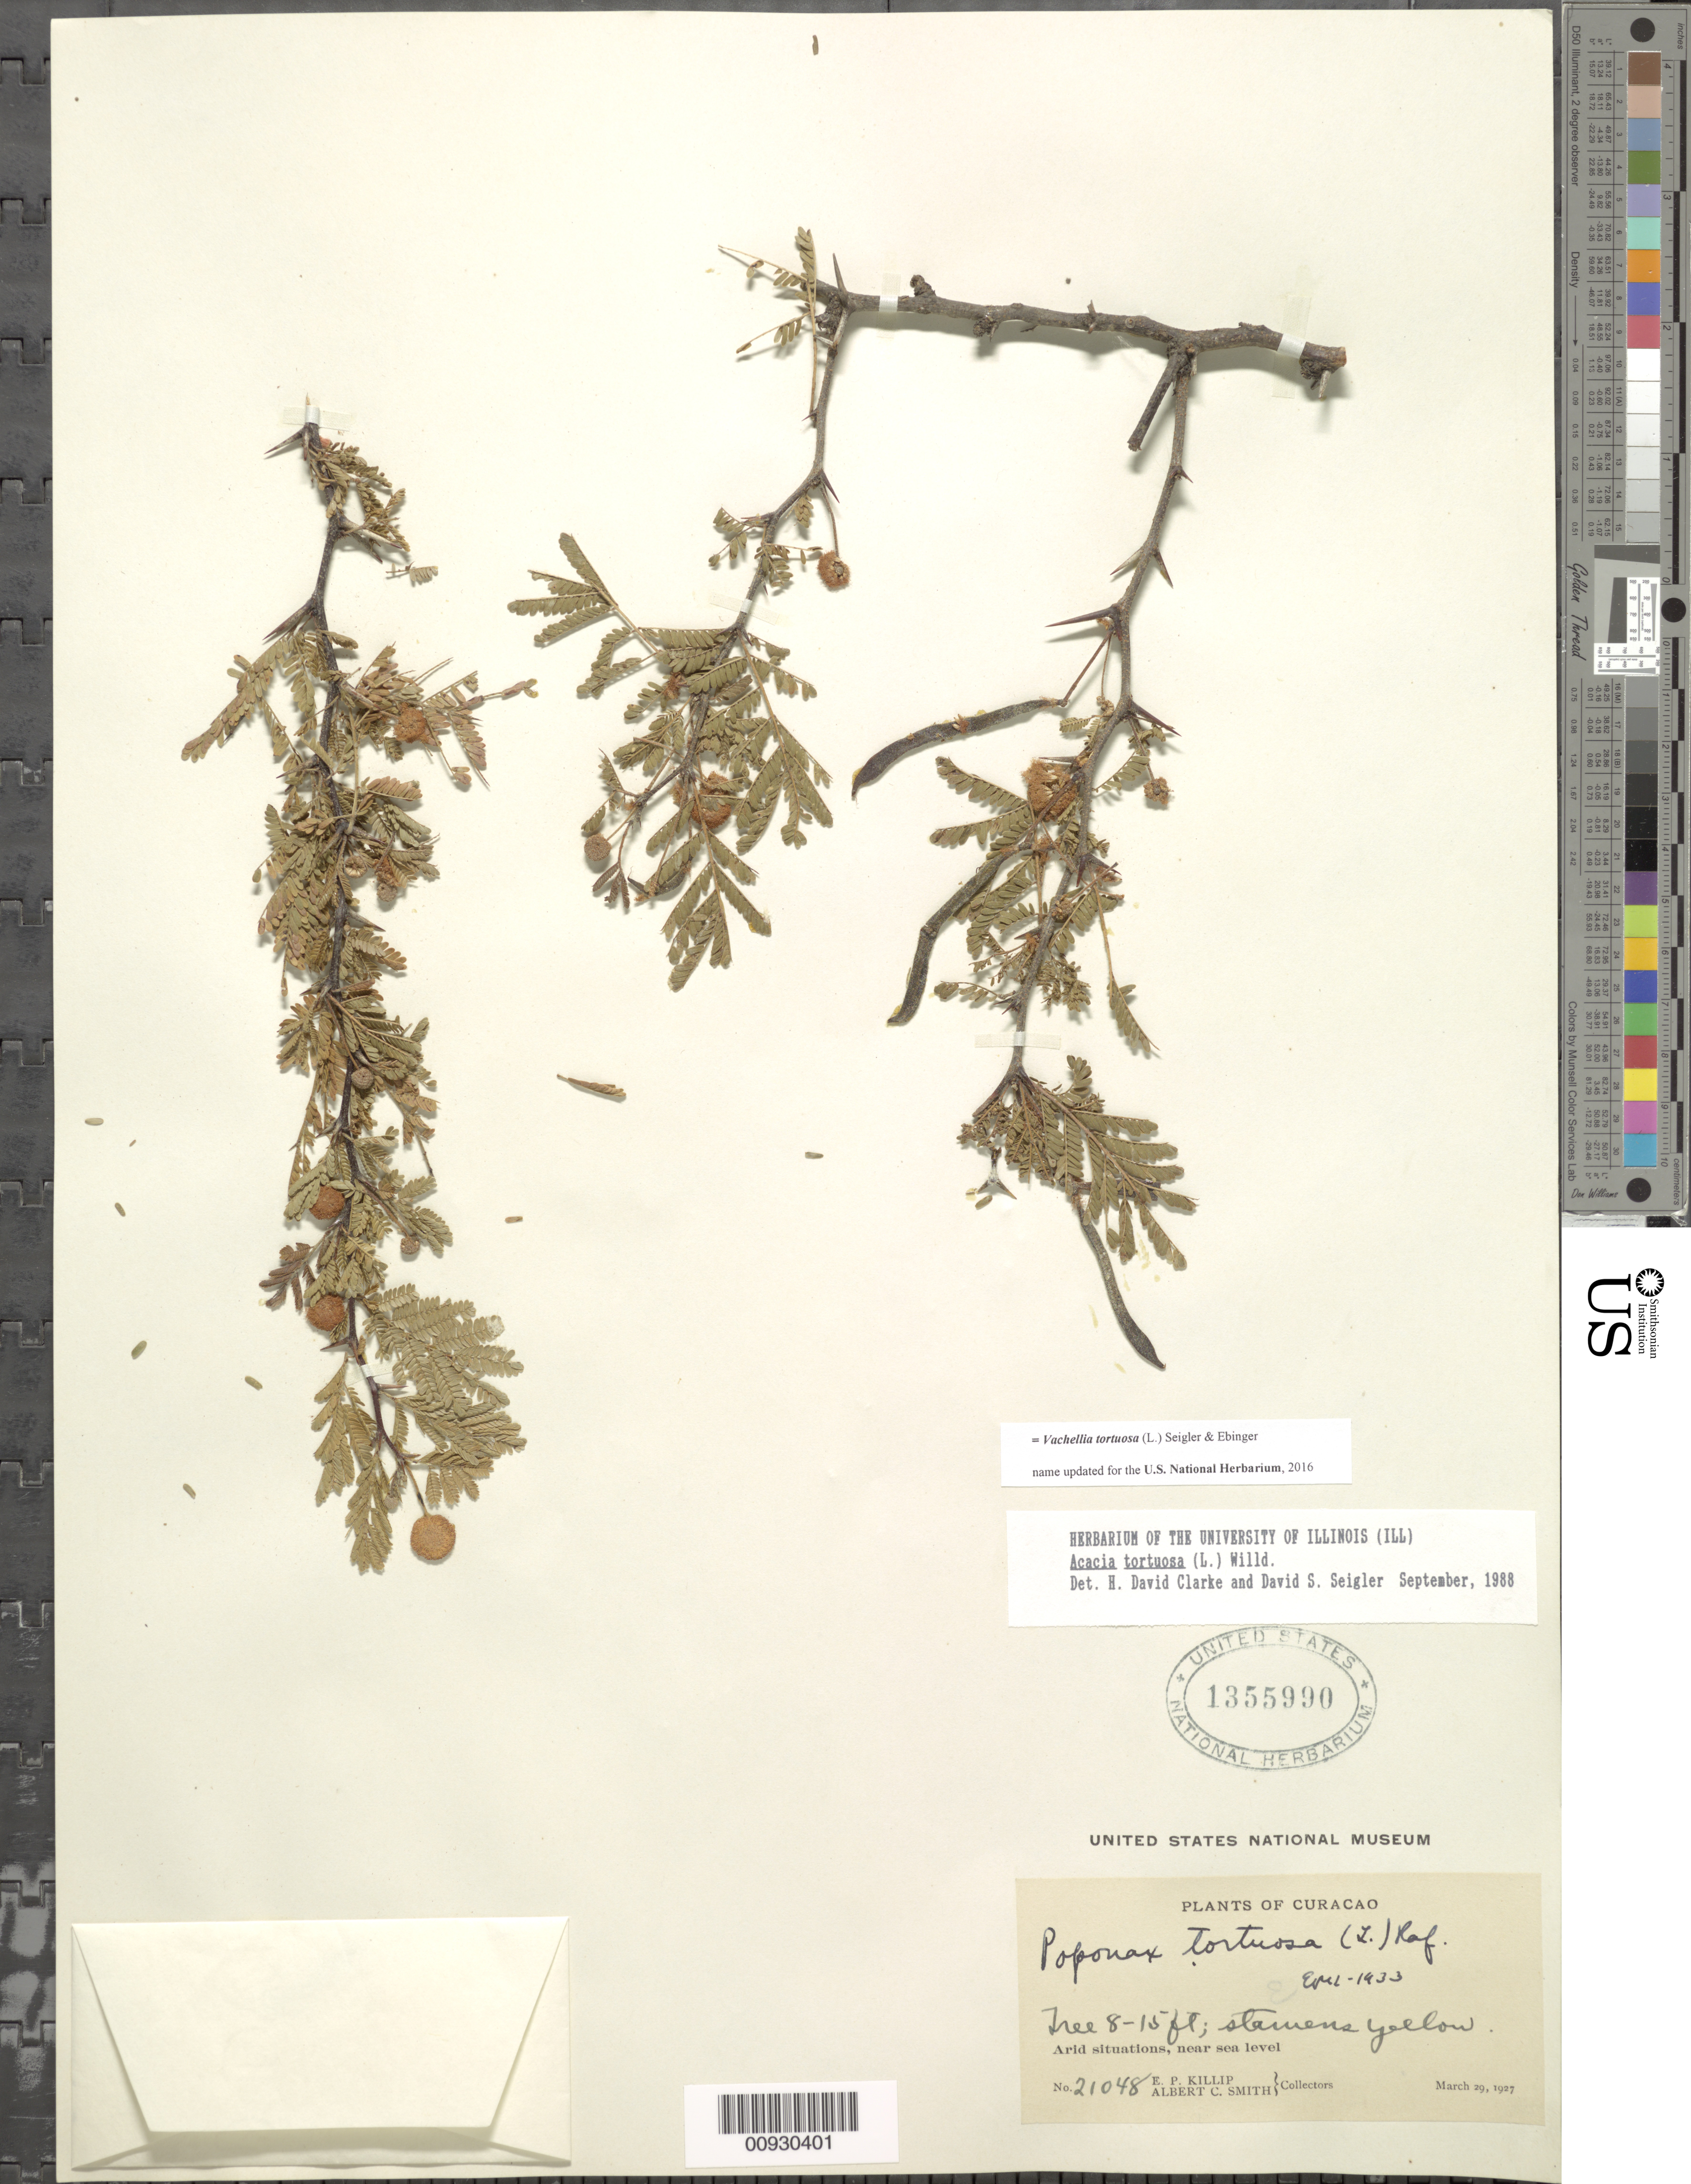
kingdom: Plantae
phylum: Tracheophyta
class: Magnoliopsida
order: Fabales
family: Fabaceae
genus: Vachellia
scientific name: Vachellia tortuosa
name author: (L.) Seigler & Ebinger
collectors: E. P. Killip & A. C. Smith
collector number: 21048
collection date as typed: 29 Mar 1927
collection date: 1927-03-29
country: Curaçao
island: Curaçao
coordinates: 0 N, 0 E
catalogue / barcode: US 1355990